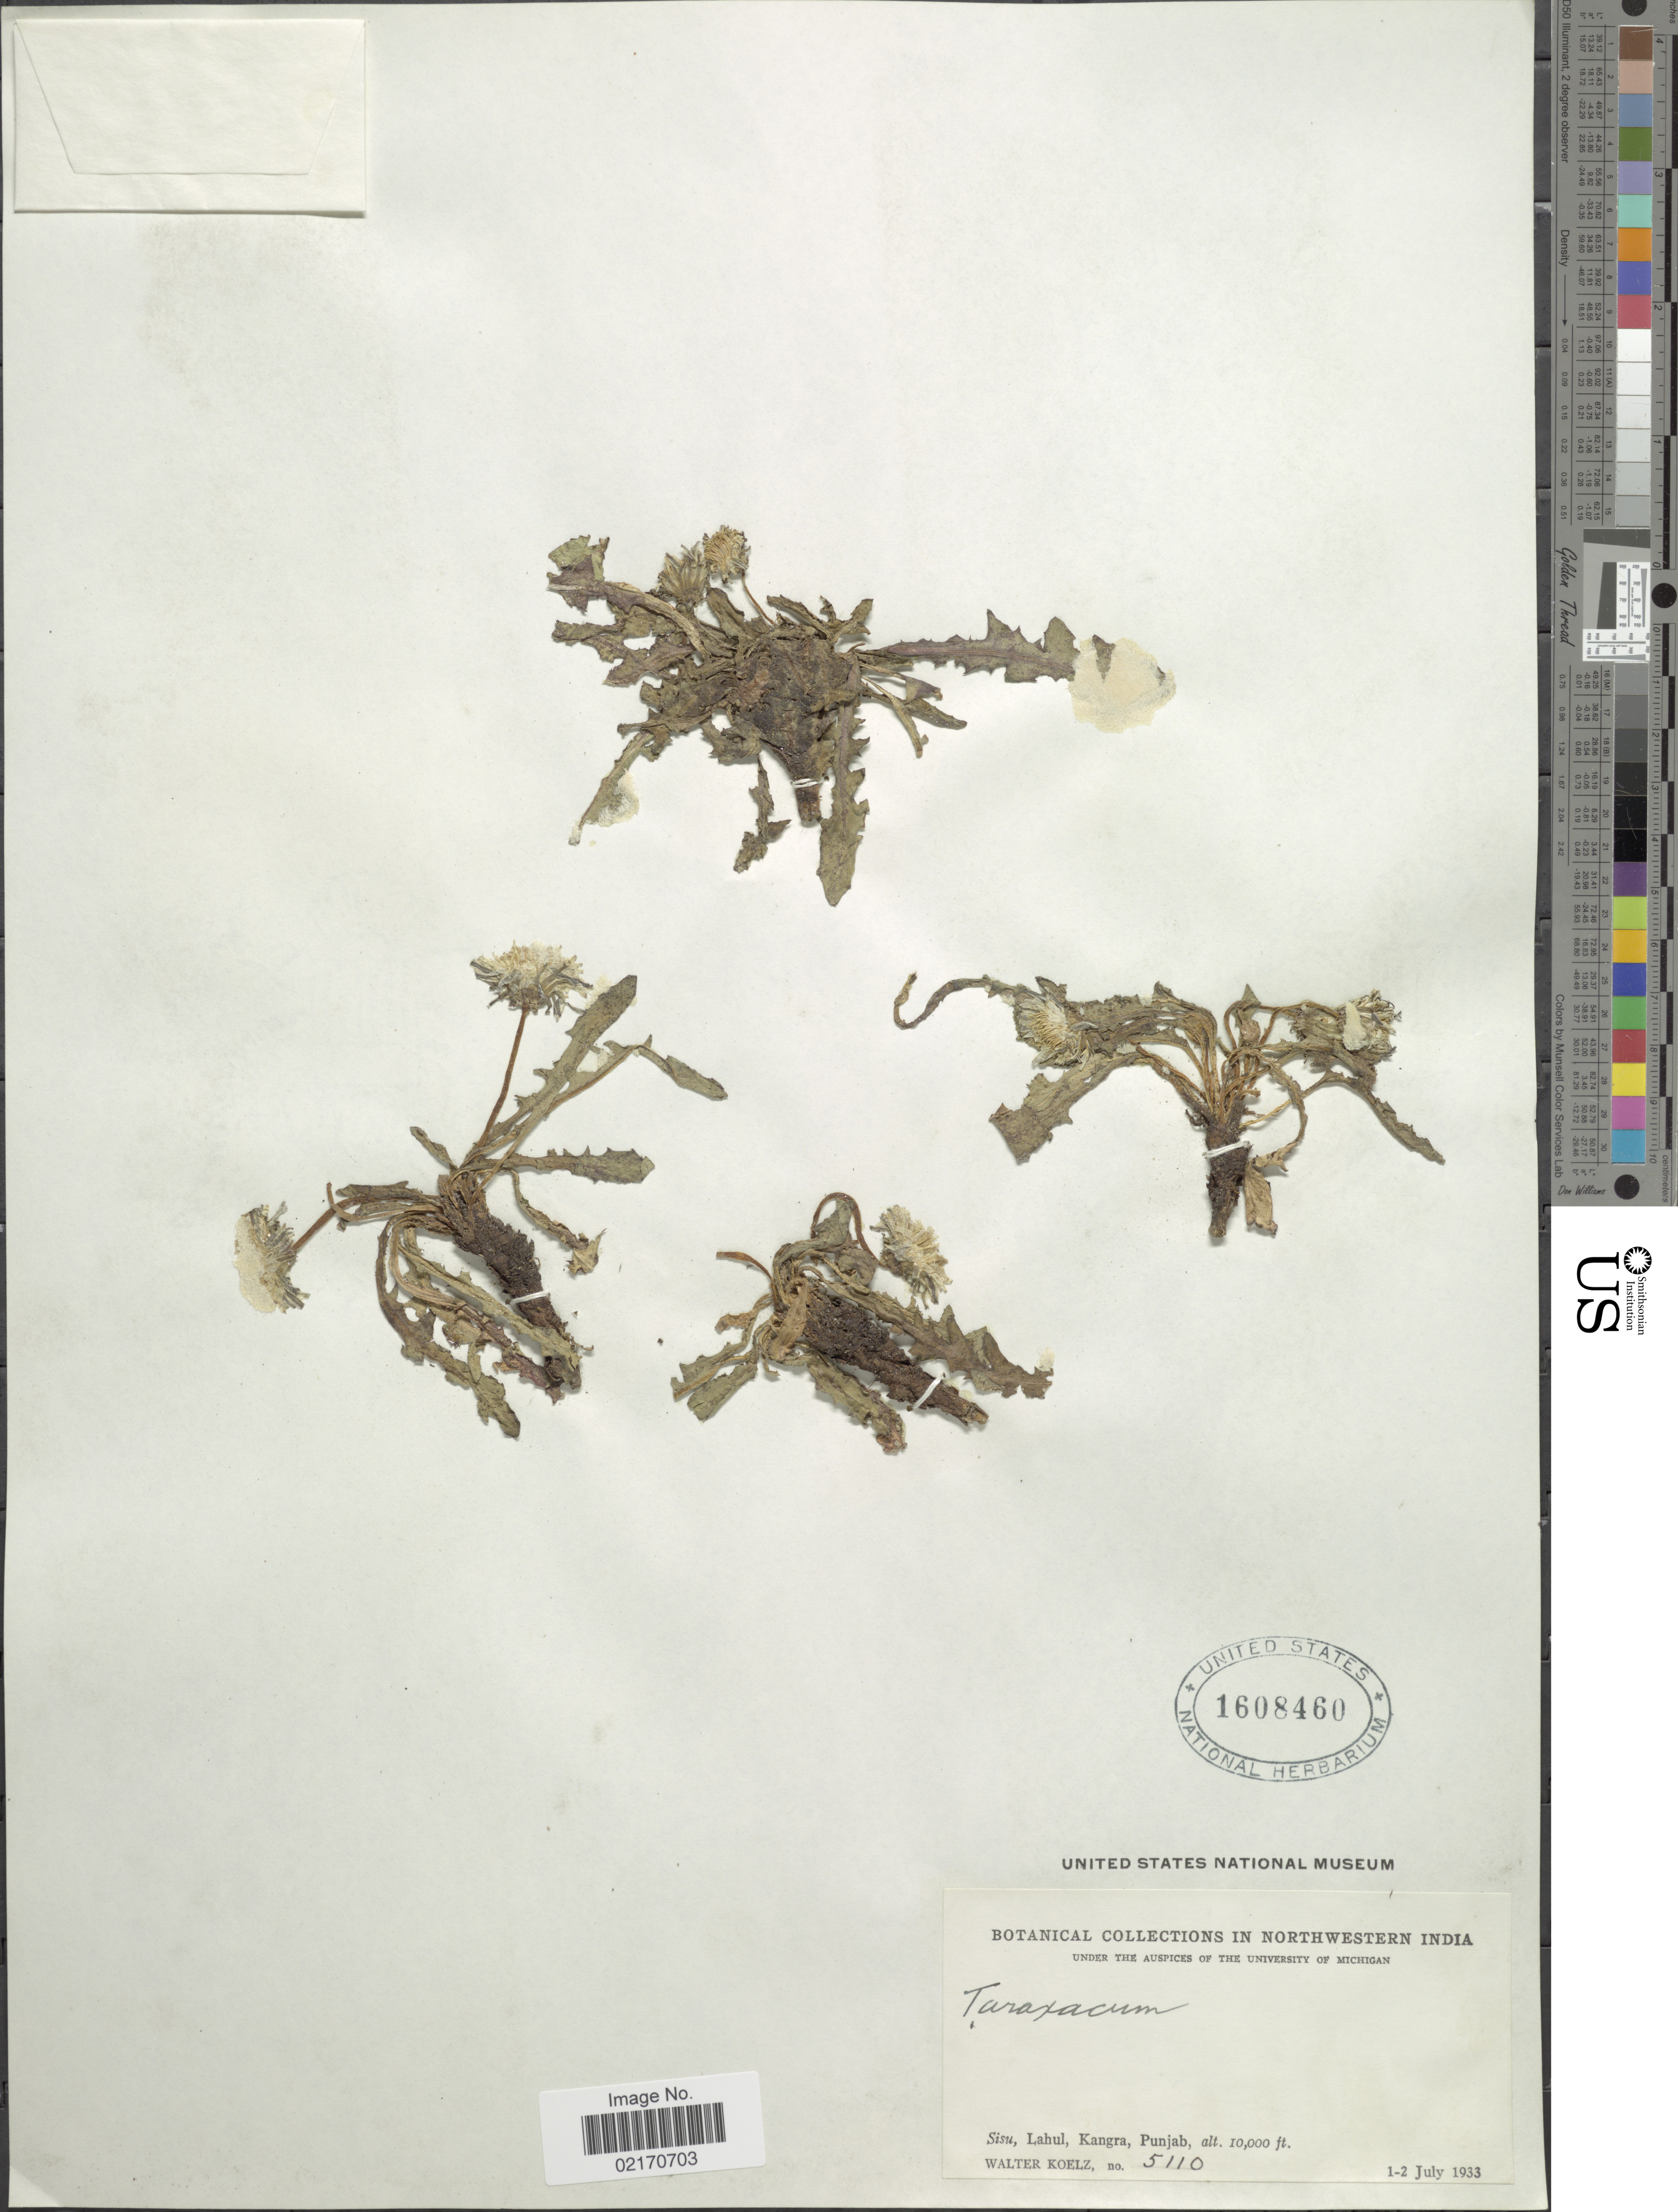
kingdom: Plantae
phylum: Tracheophyta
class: Magnoliopsida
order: Asterales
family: Asteraceae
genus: Taraxacum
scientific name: Taraxacum sp.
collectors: W. N. Koelz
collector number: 5110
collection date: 1933-07-01/1933-07-02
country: India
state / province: Himachal Pradesh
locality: Northwestern India, Sisu, Lahul, Kangra.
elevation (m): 3048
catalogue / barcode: US 1608460